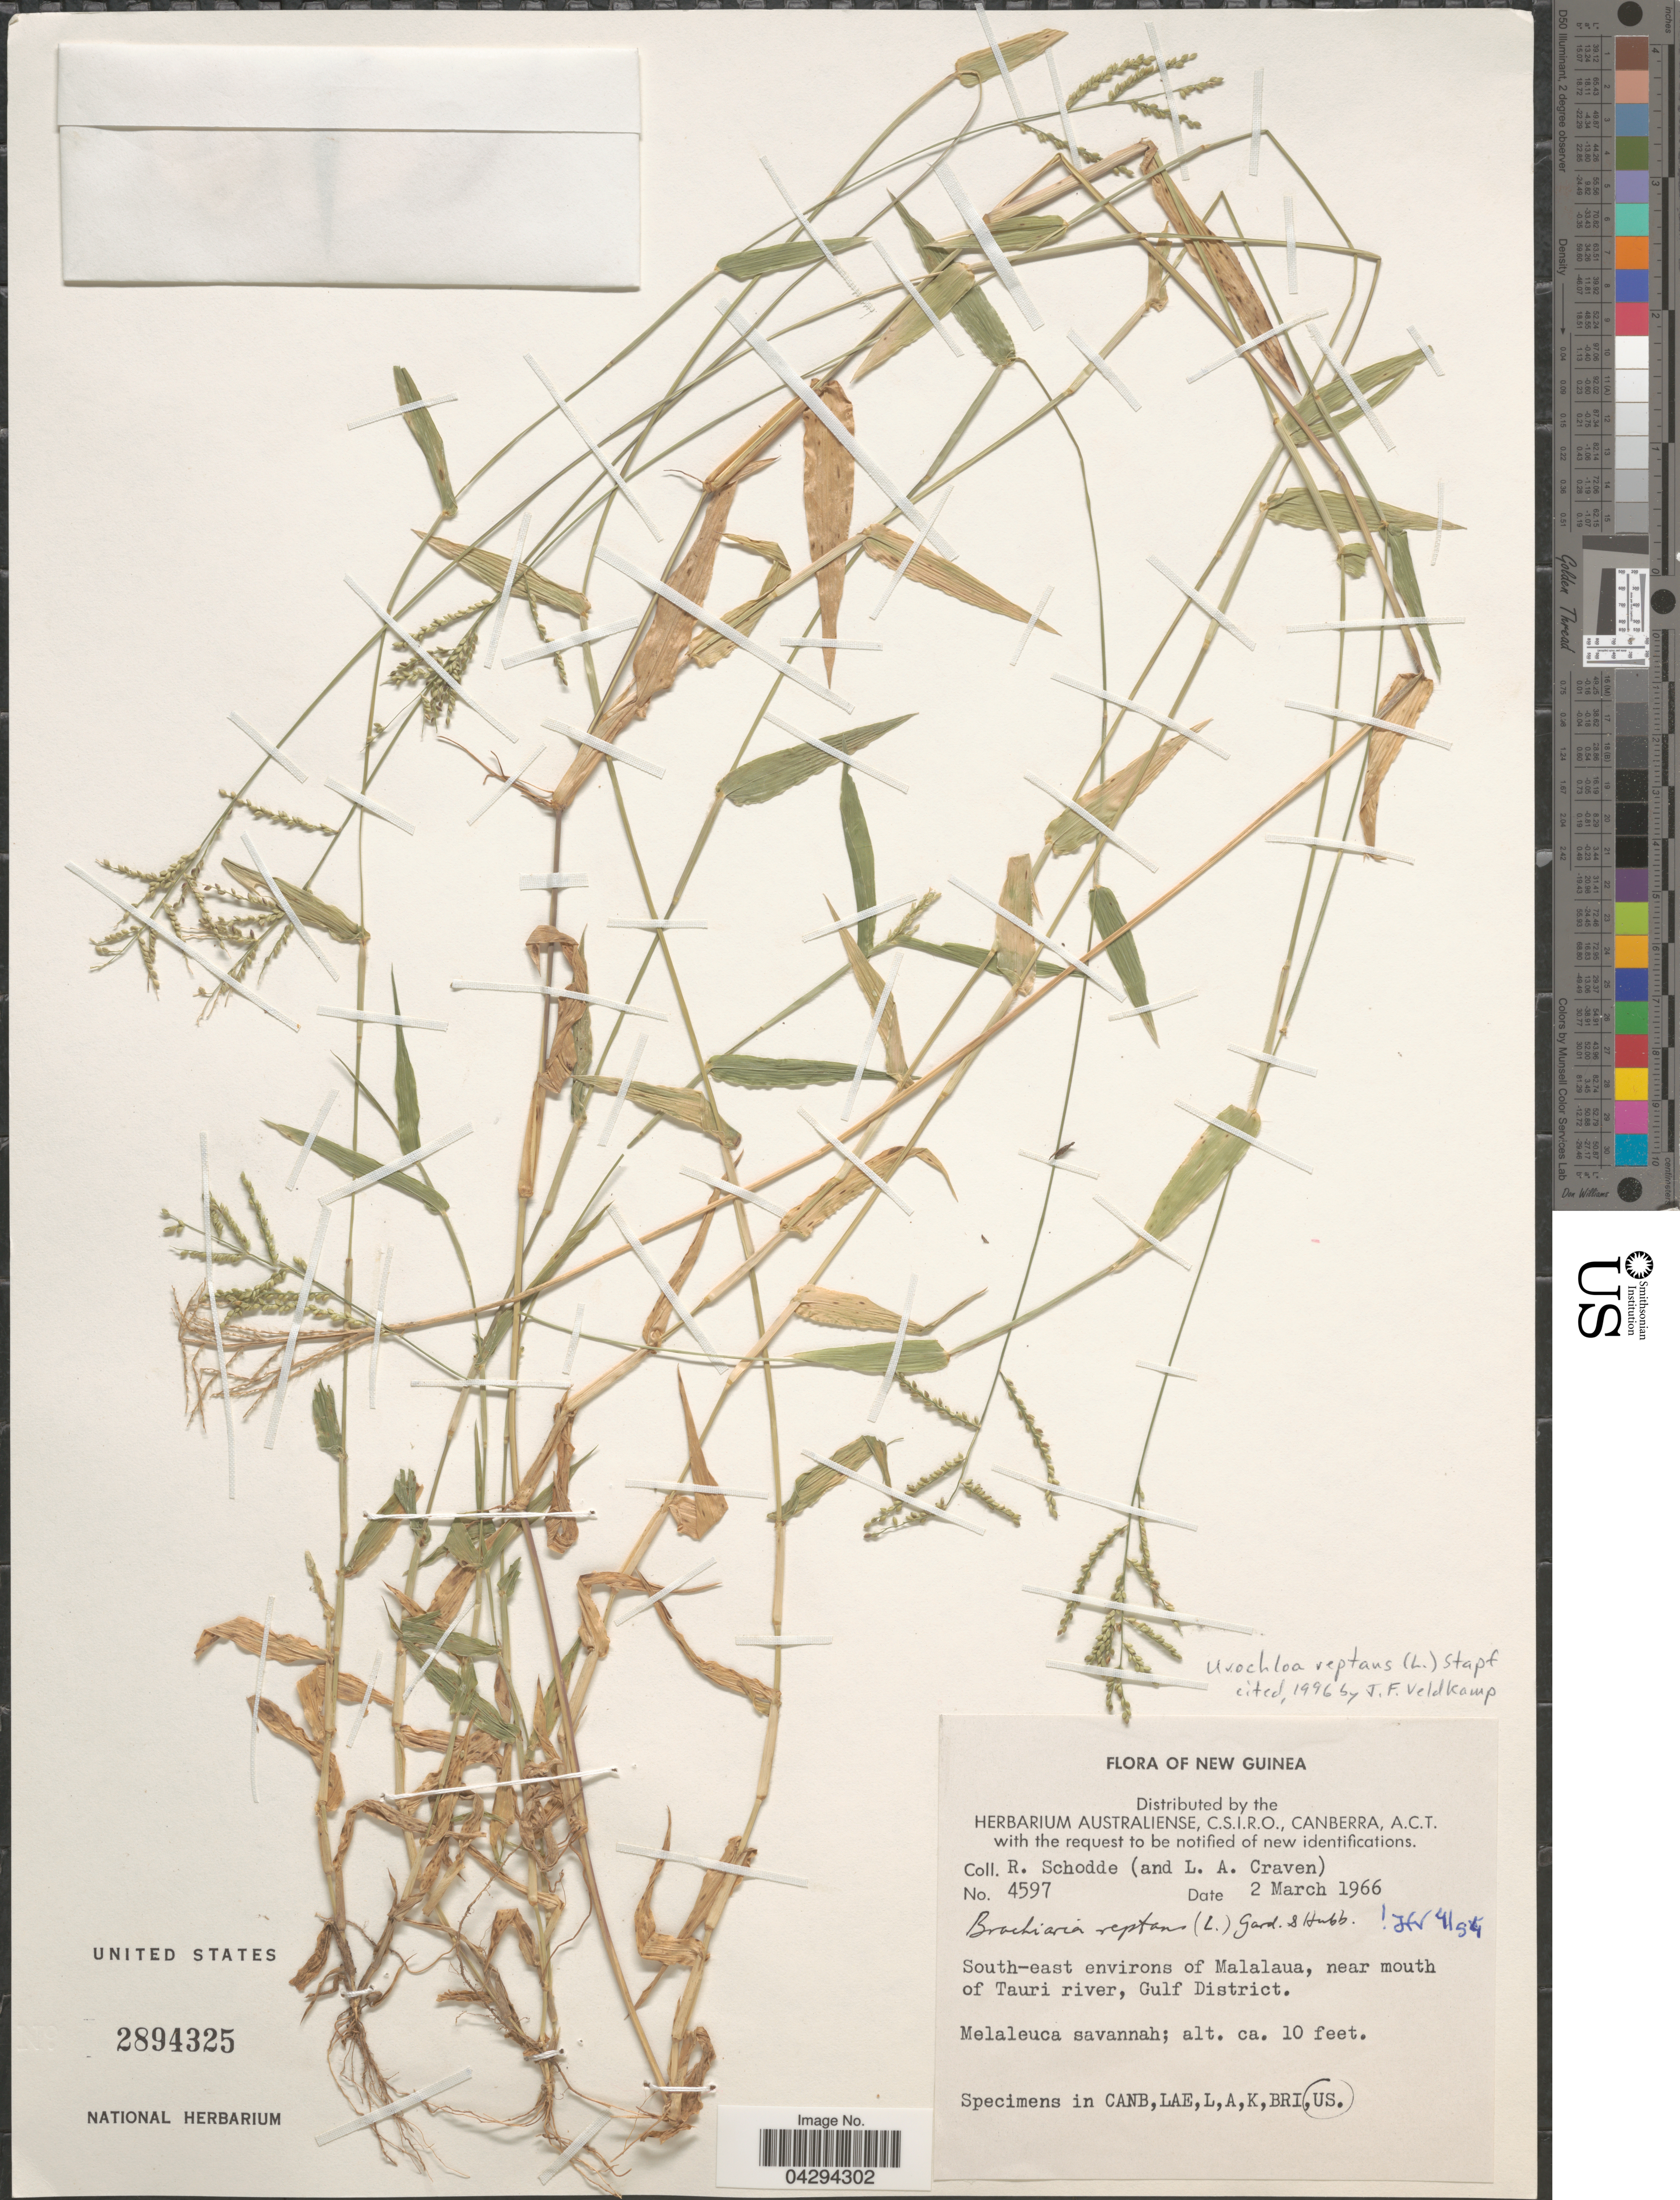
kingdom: Plantae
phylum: Tracheophyta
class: Liliopsida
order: Poales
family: Poaceae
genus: Urochloa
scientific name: Urochloa reptans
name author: (L.) Stapf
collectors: R. Schodde & L. A. Craven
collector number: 4597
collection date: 1966-03-02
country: Papua New Guinea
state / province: Gulf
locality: New Guinea. South-east environs of Malalaua, near mouth of Tauri river, Gulf District. Melaleuca savannah.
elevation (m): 3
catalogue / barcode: US 2894325